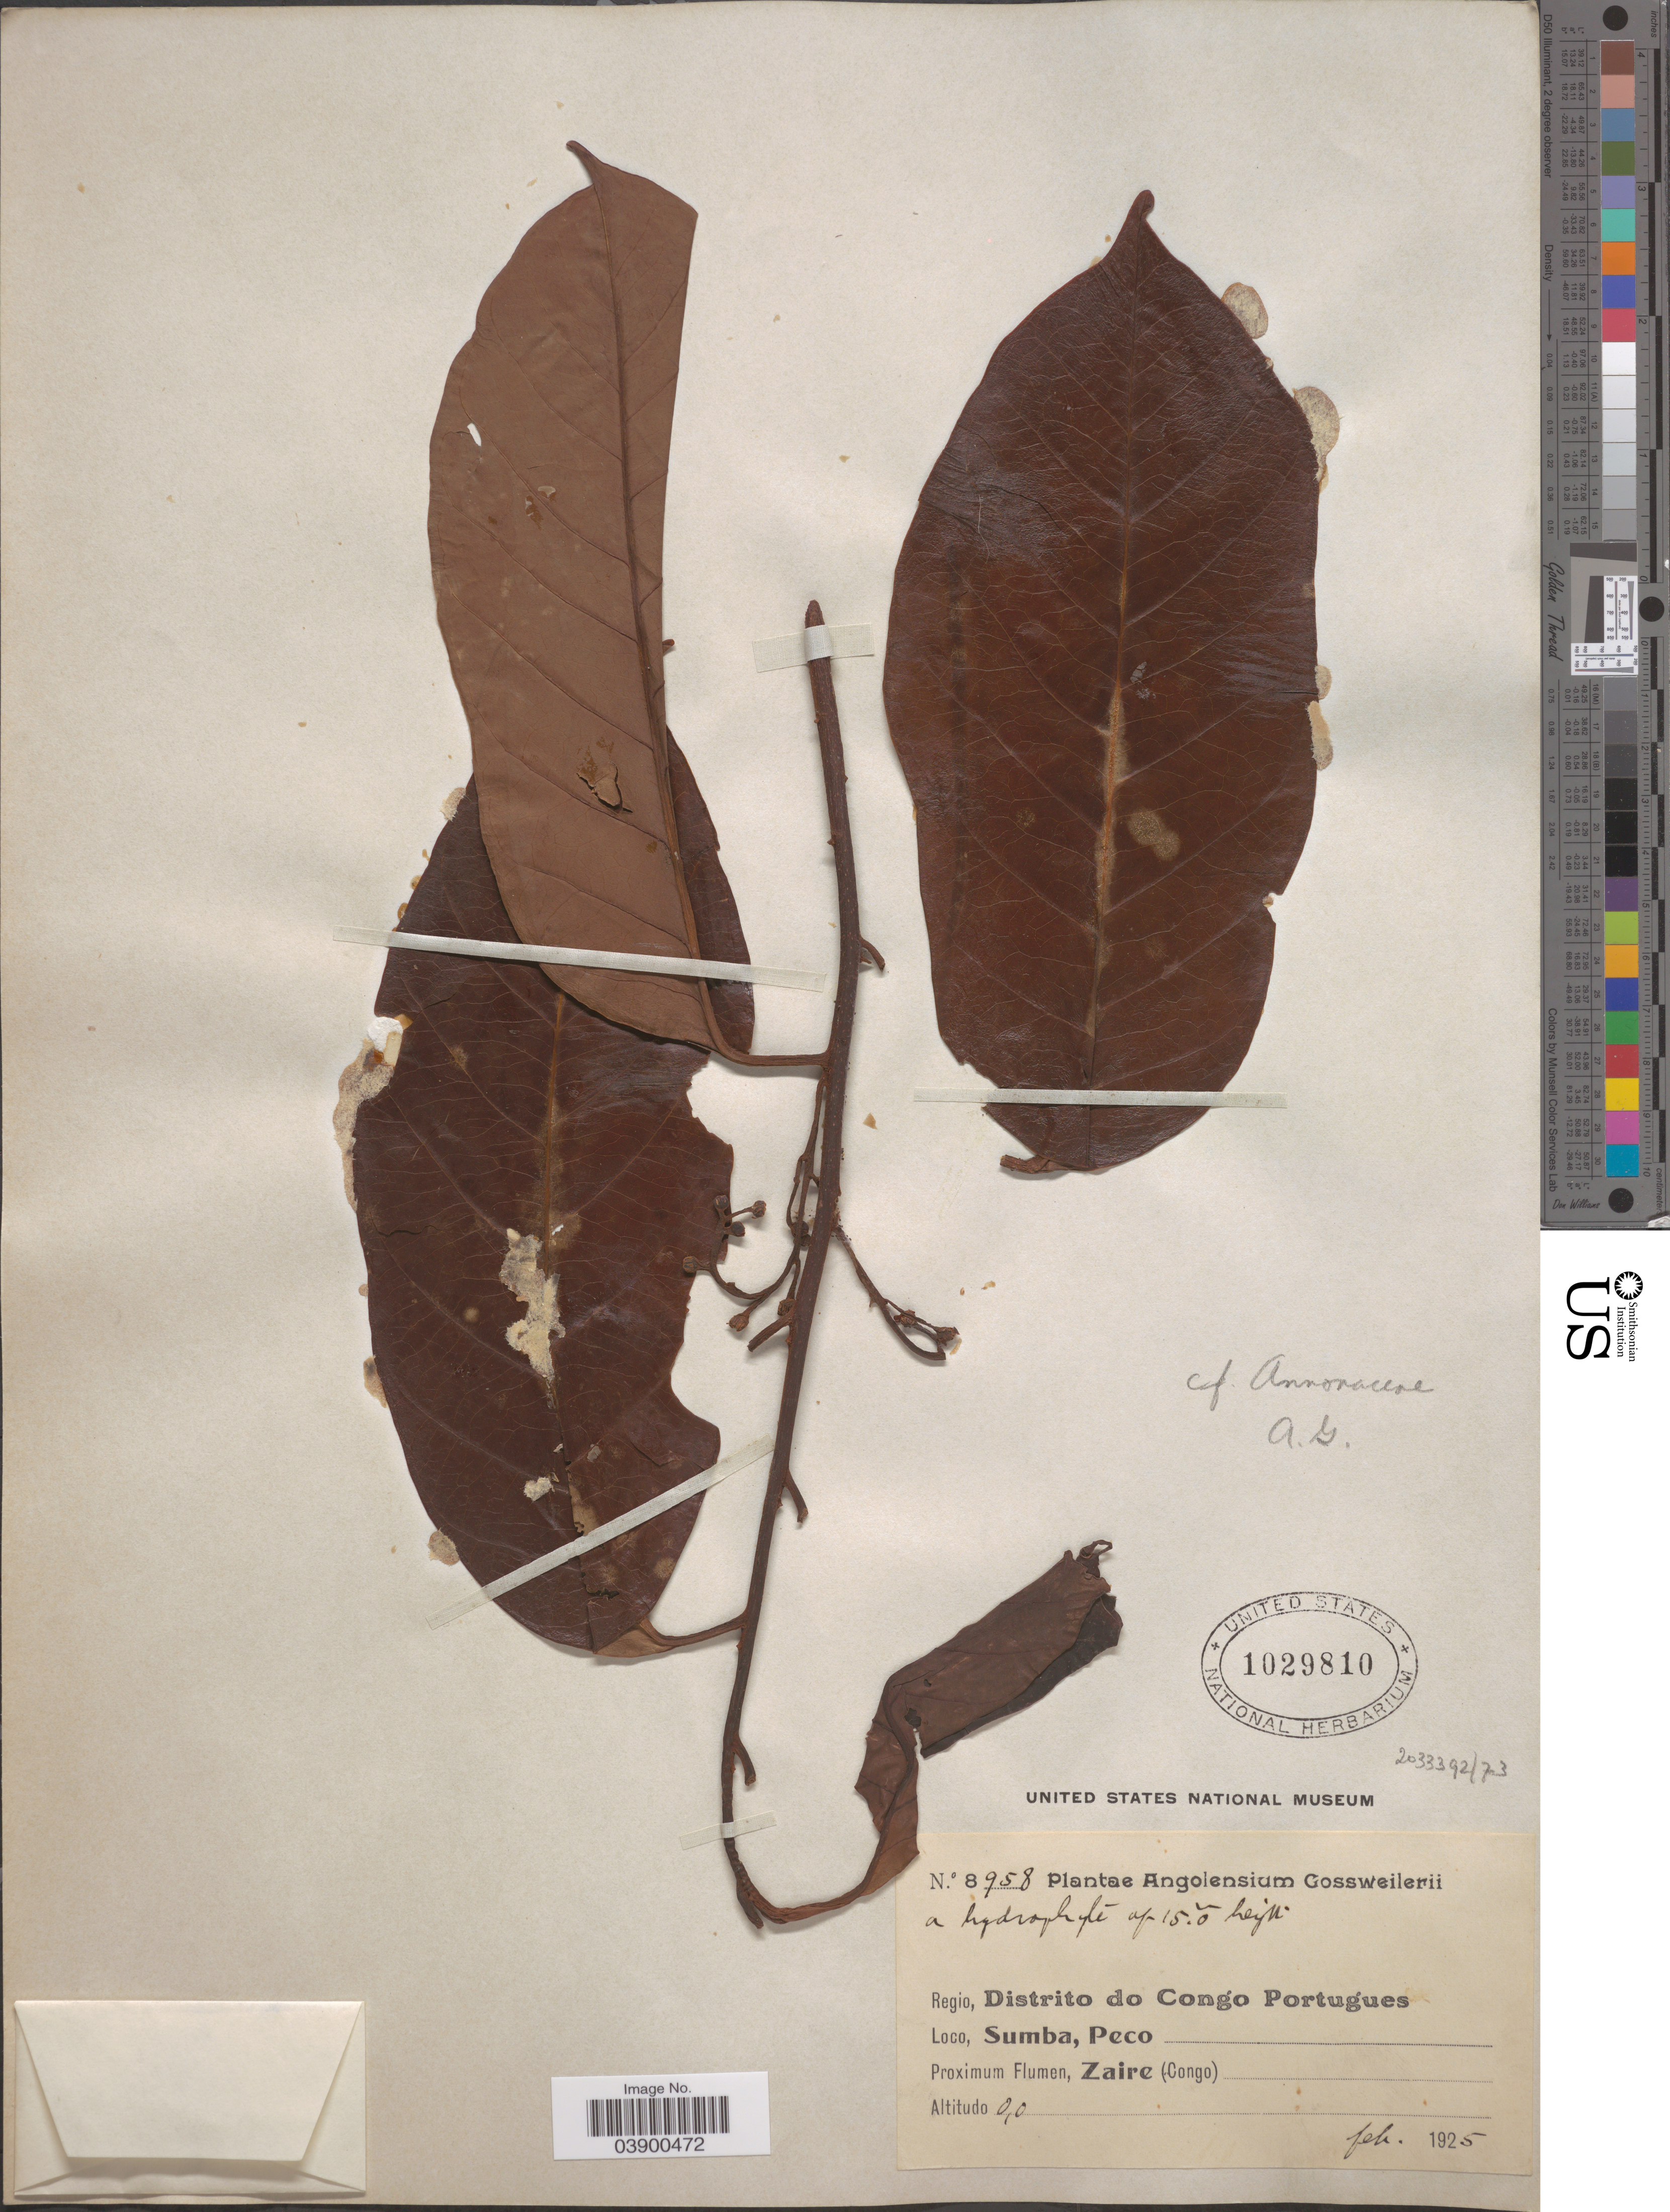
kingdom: Plantae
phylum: Tracheophyta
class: Magnoliopsida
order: Magnoliales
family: Annonaceae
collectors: -. Gossweiler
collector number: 8958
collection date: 1925-02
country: Angola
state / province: Zaire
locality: Regio, Distrito de Congo Portugues. Peco. Zaire (Congo).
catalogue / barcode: US 1029810